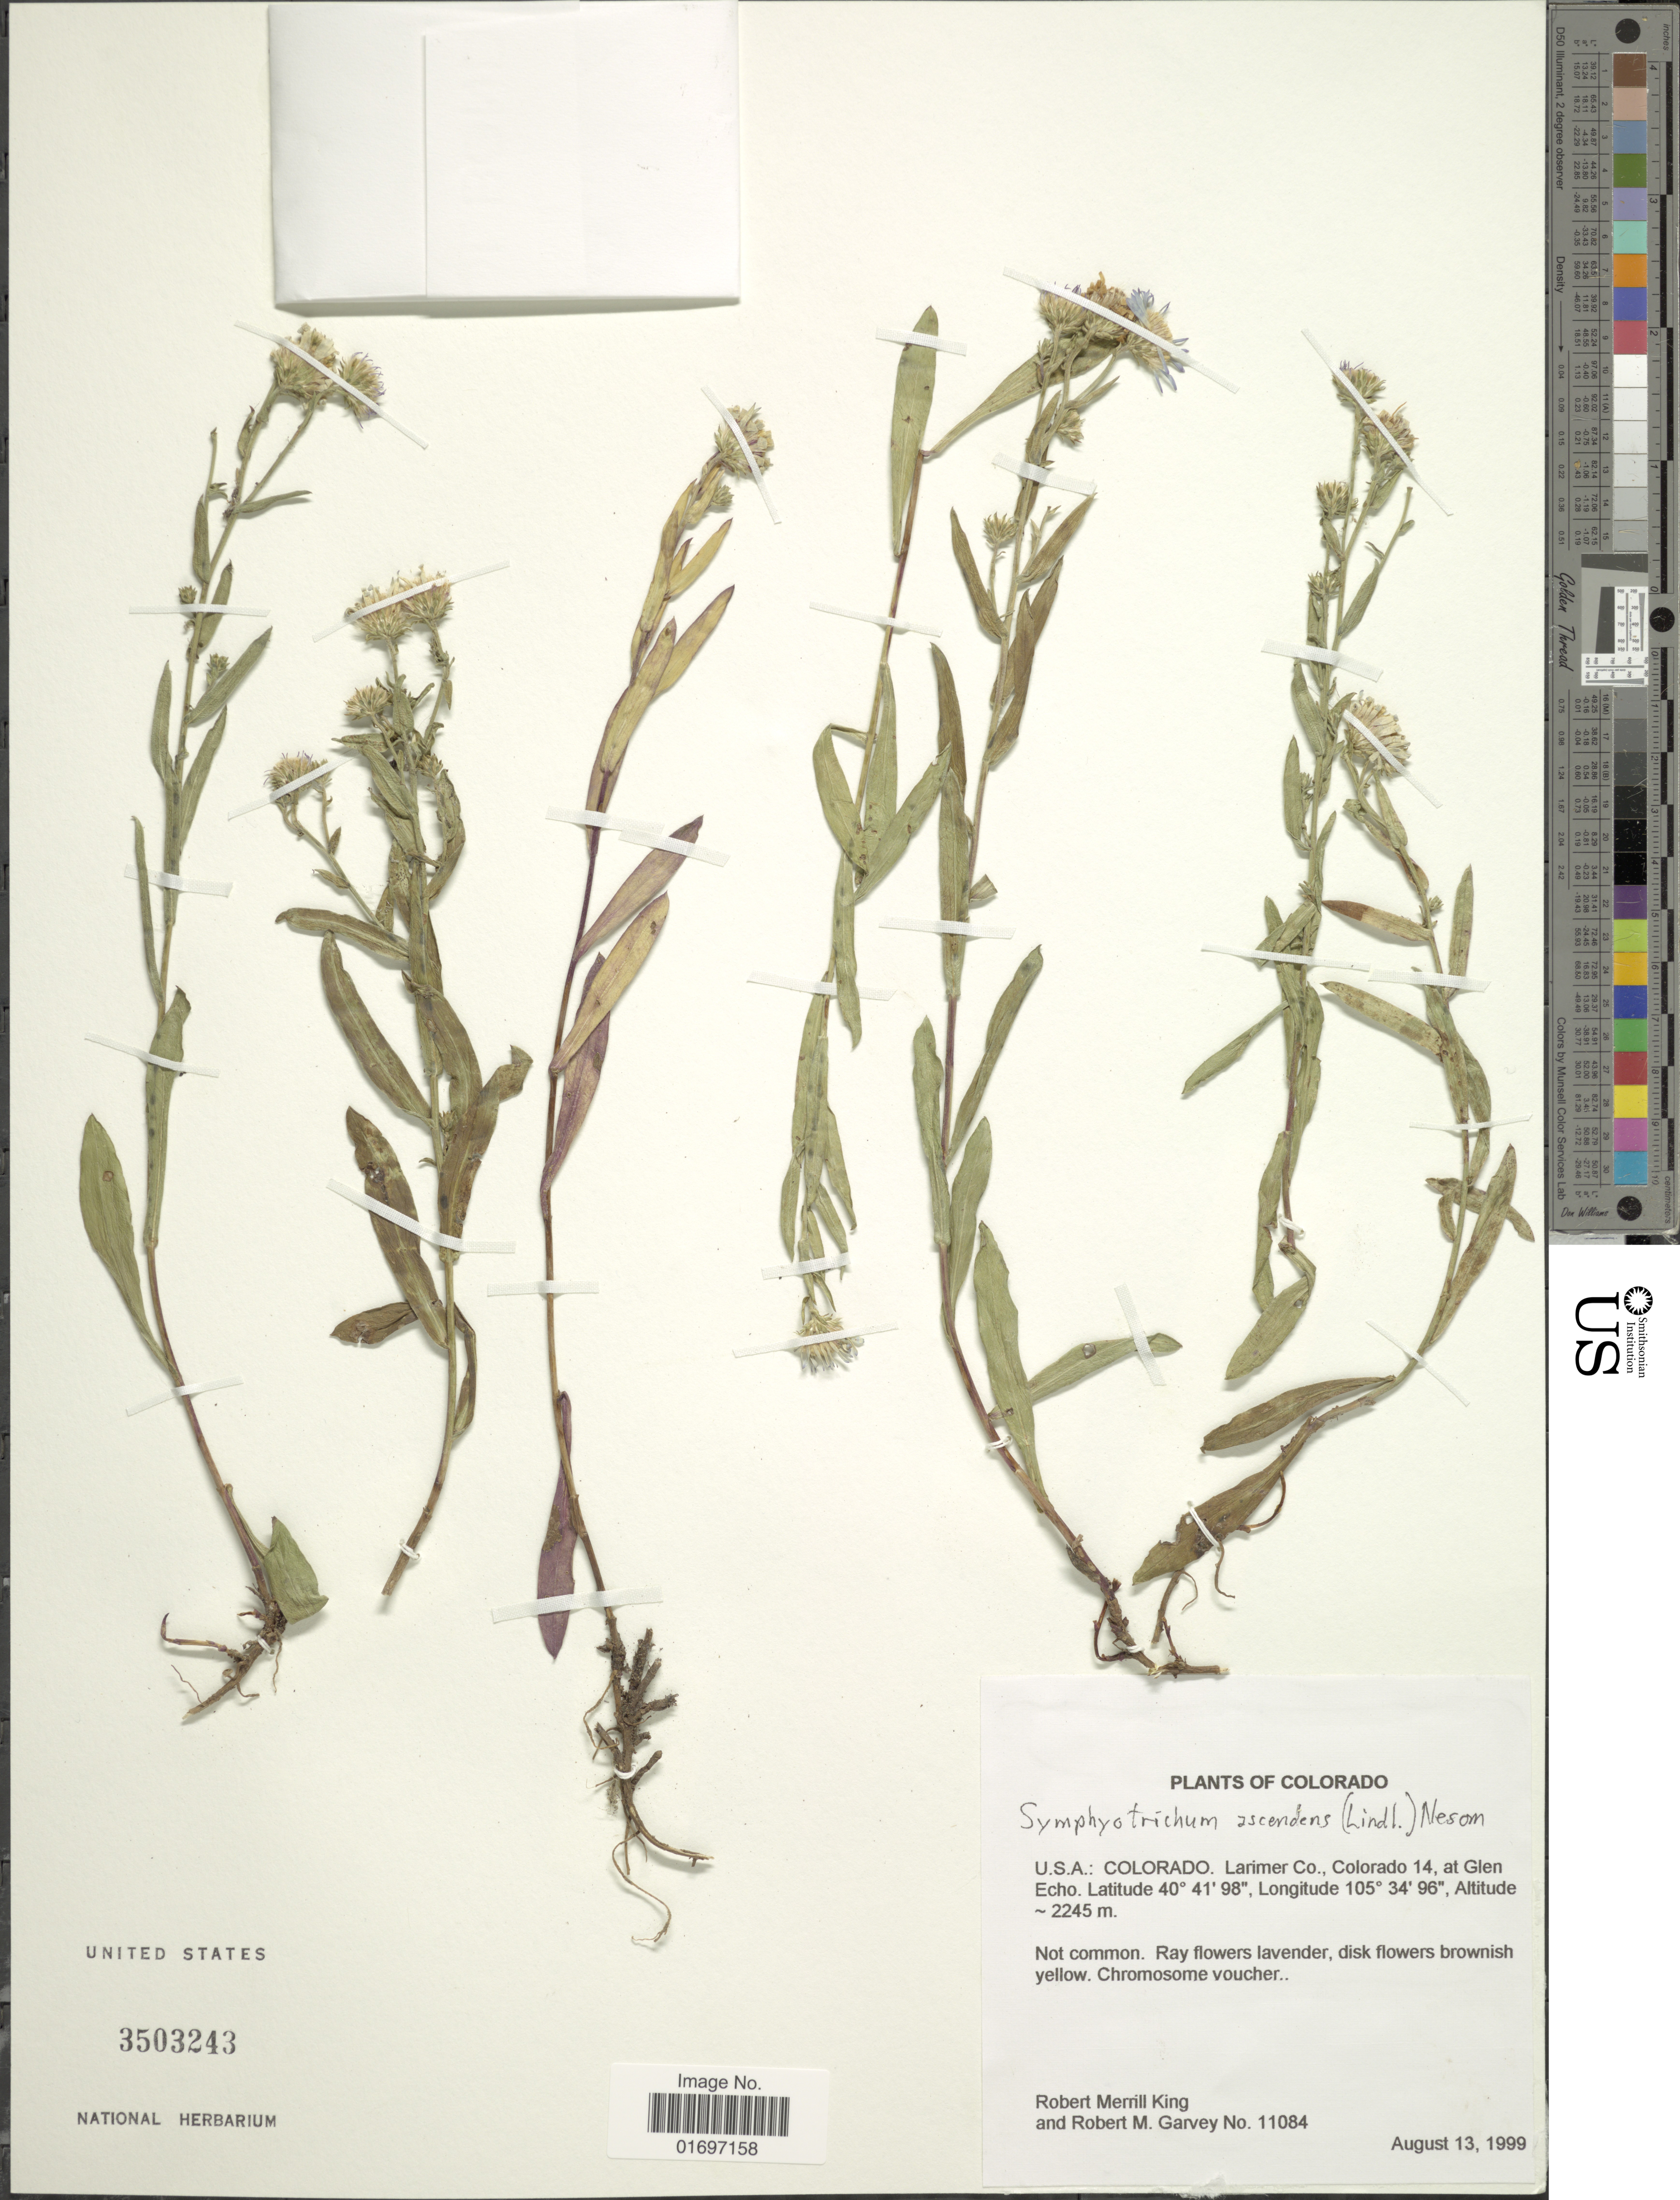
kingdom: Plantae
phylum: Tracheophyta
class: Magnoliopsida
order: Asterales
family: Asteraceae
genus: Symphyotrichum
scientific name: Symphyotrichum ascendens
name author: (Lindl.) G.L. Nesom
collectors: R. M. King & R. Garvey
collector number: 11084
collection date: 1999-08-13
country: United States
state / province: Colorado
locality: Colorado. U.S.A.: Colorado. Larimer Co., Colorado 14, at Glen Echo.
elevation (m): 2245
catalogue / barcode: US 3503243